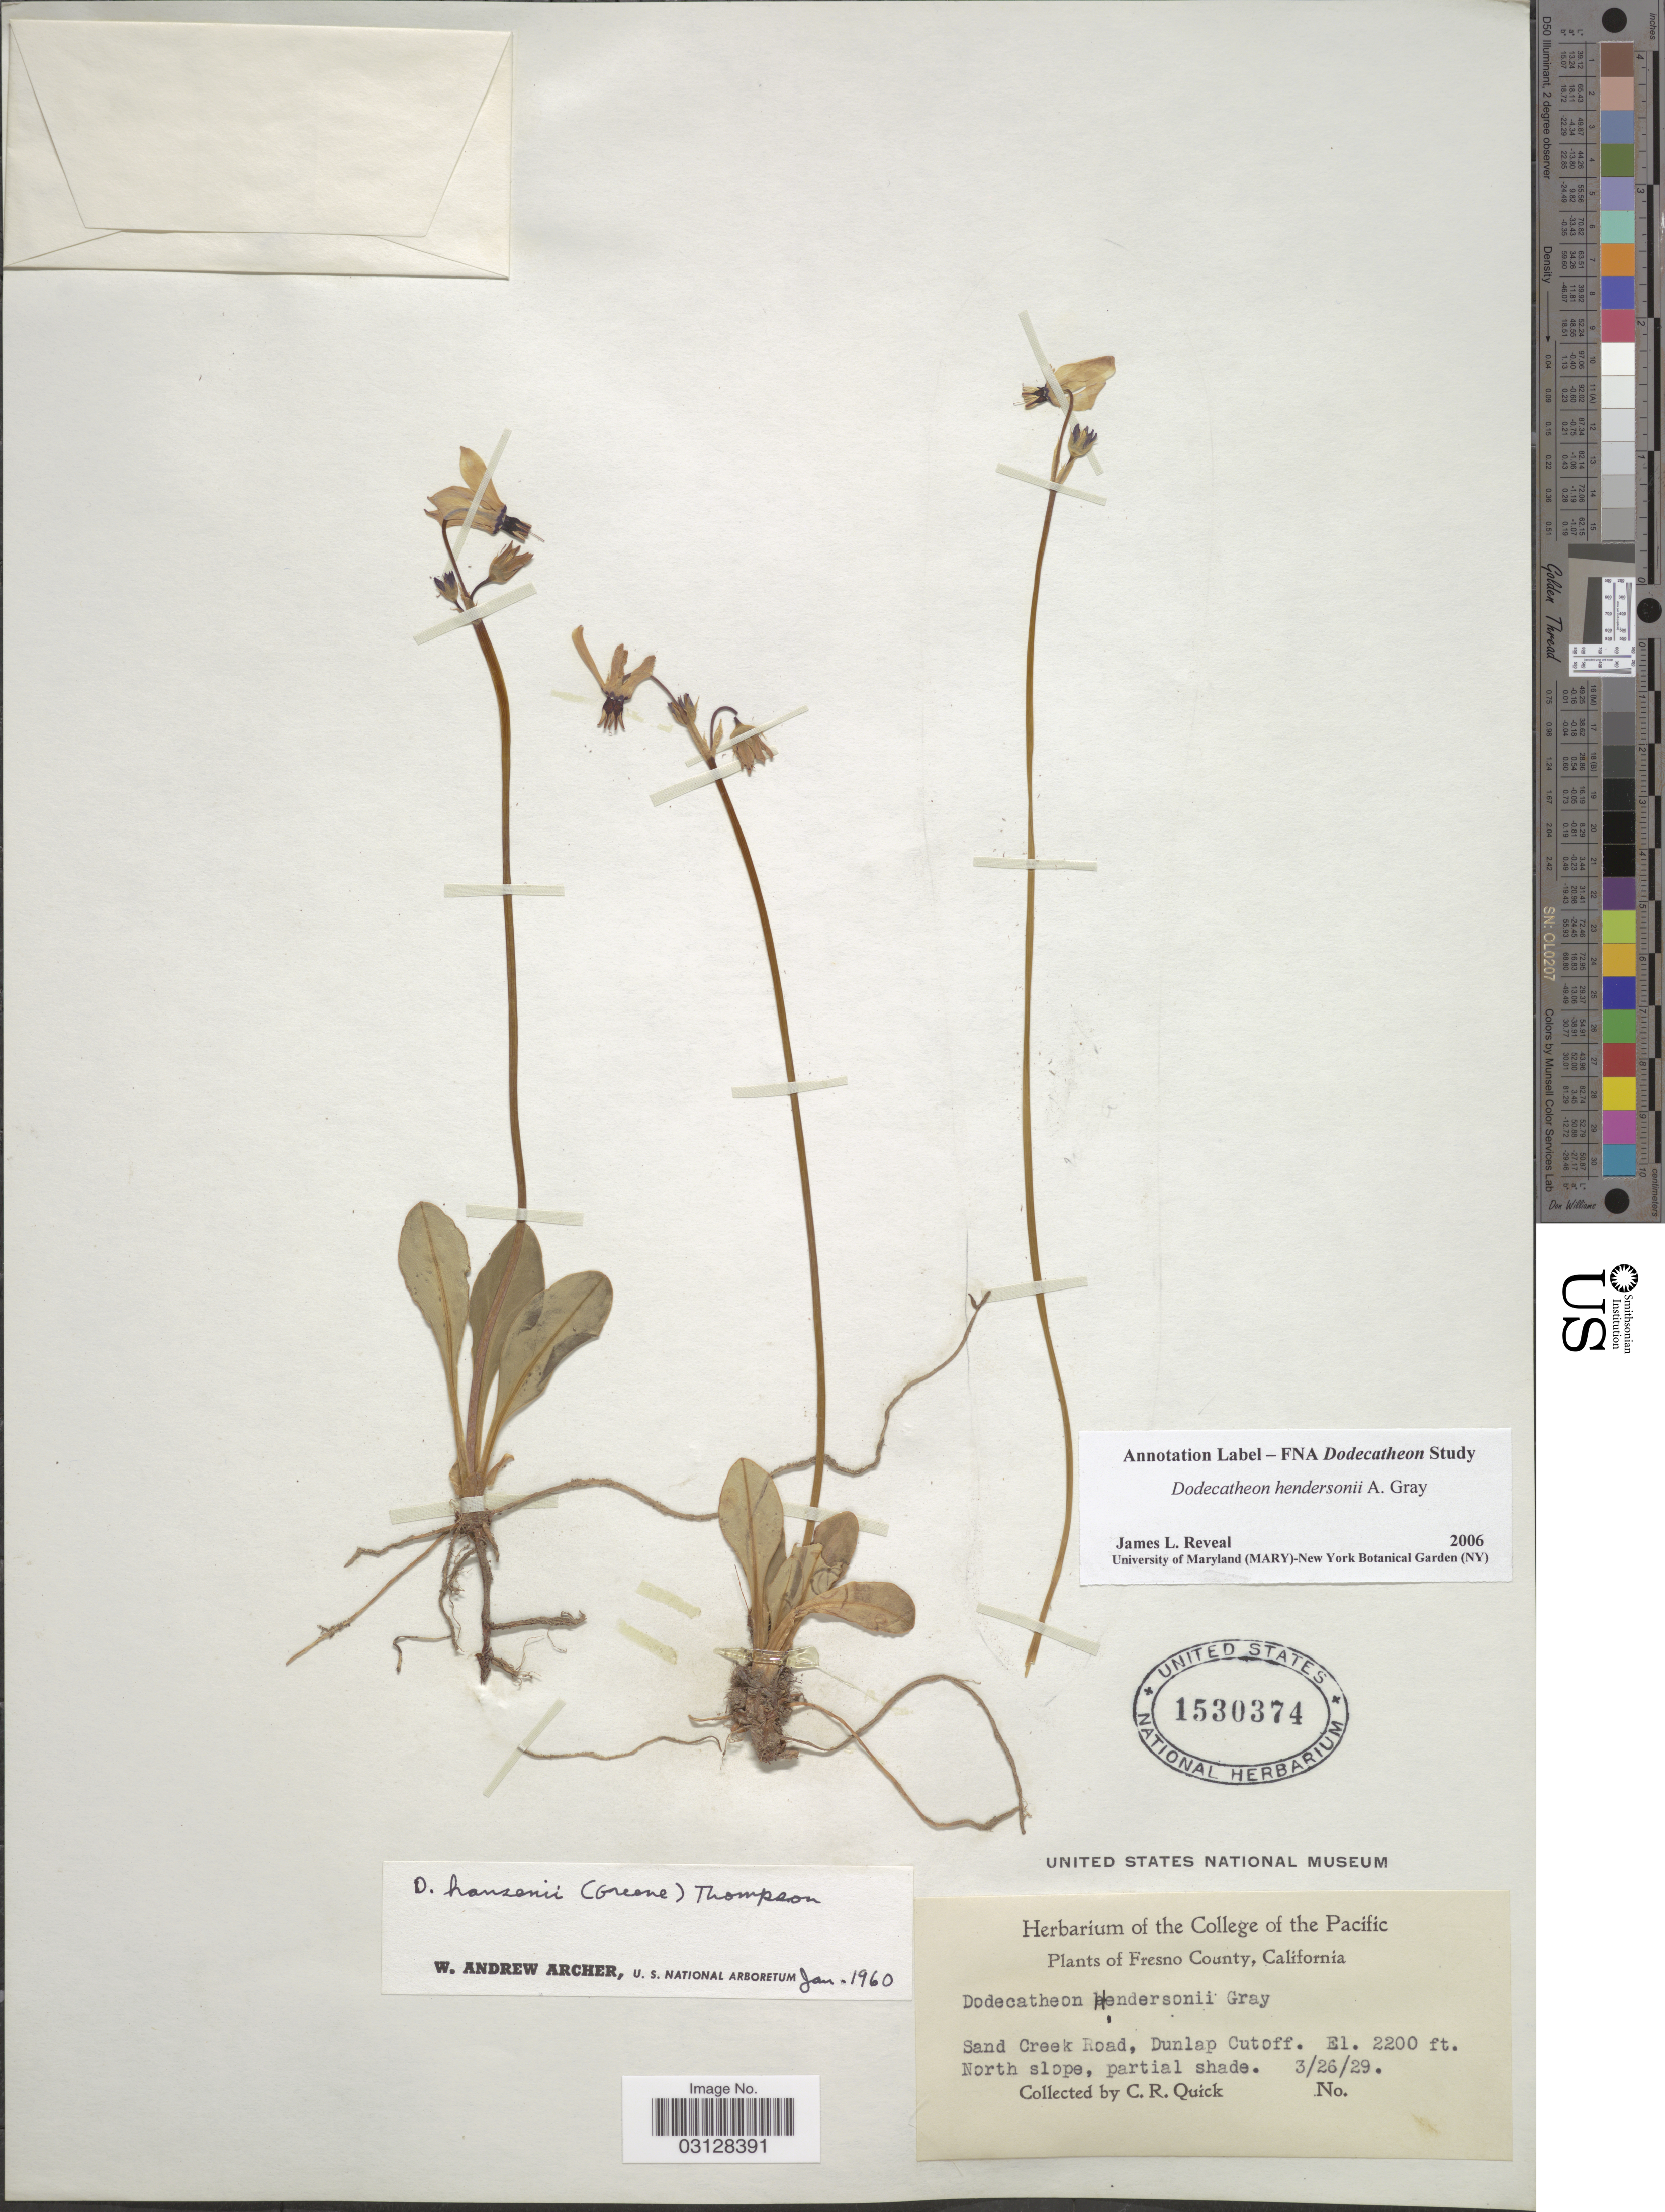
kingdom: Plantae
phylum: Tracheophyta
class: Magnoliopsida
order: Ericales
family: Primulaceae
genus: Dodecatheon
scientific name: Dodecatheon hansenii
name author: (Greene) H.J. Thomps.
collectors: C. Quick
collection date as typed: Transcribed d/m/y: 26/3/29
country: United States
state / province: California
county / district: Fresno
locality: Fresno County. Sand Creek Road, Dunlap Cutoff. North slope.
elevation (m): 671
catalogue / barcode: US 1530374